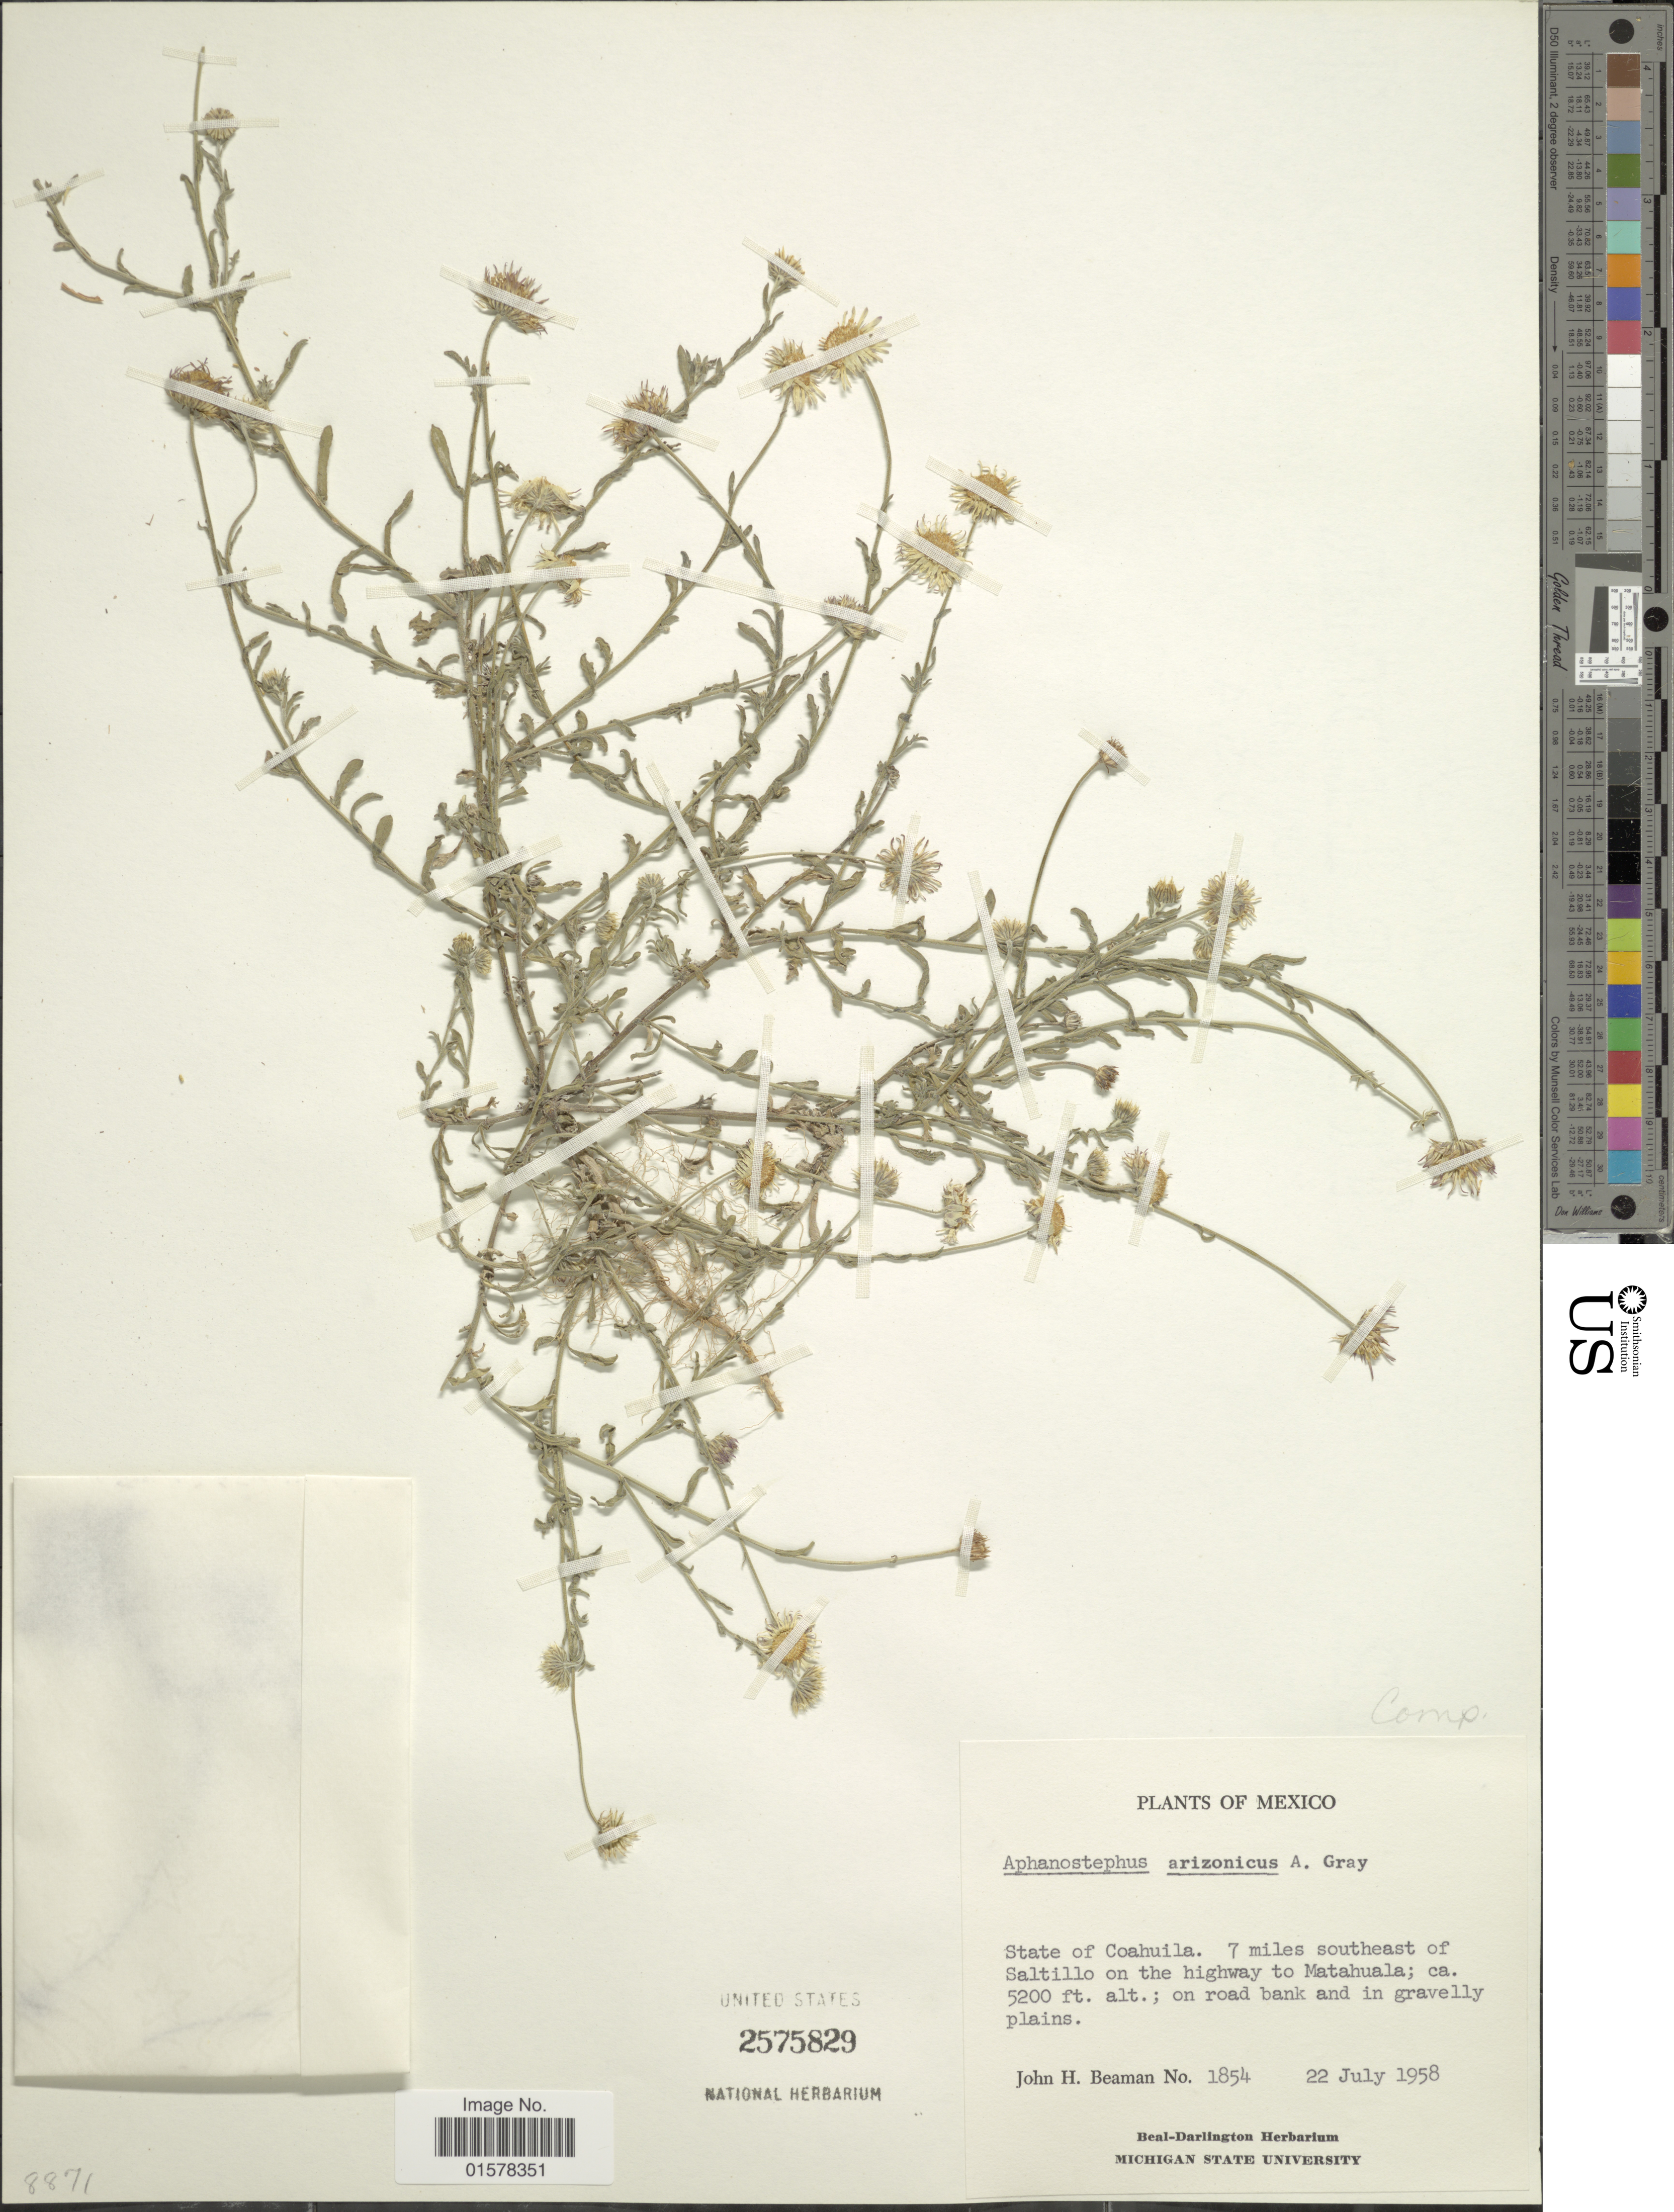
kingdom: Plantae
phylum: Tracheophyta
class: Magnoliopsida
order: Asterales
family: Asteraceae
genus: Aphanostephus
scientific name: Aphanostephus arizonicus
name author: A. Gray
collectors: J. H. Beaman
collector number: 1854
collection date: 1958-07-22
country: Mexico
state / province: Coahuila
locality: Mexico. State of Coahuila. 7 miles southeast of Saltillo on the highway to Matahuala;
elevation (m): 1585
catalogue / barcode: US 2575829